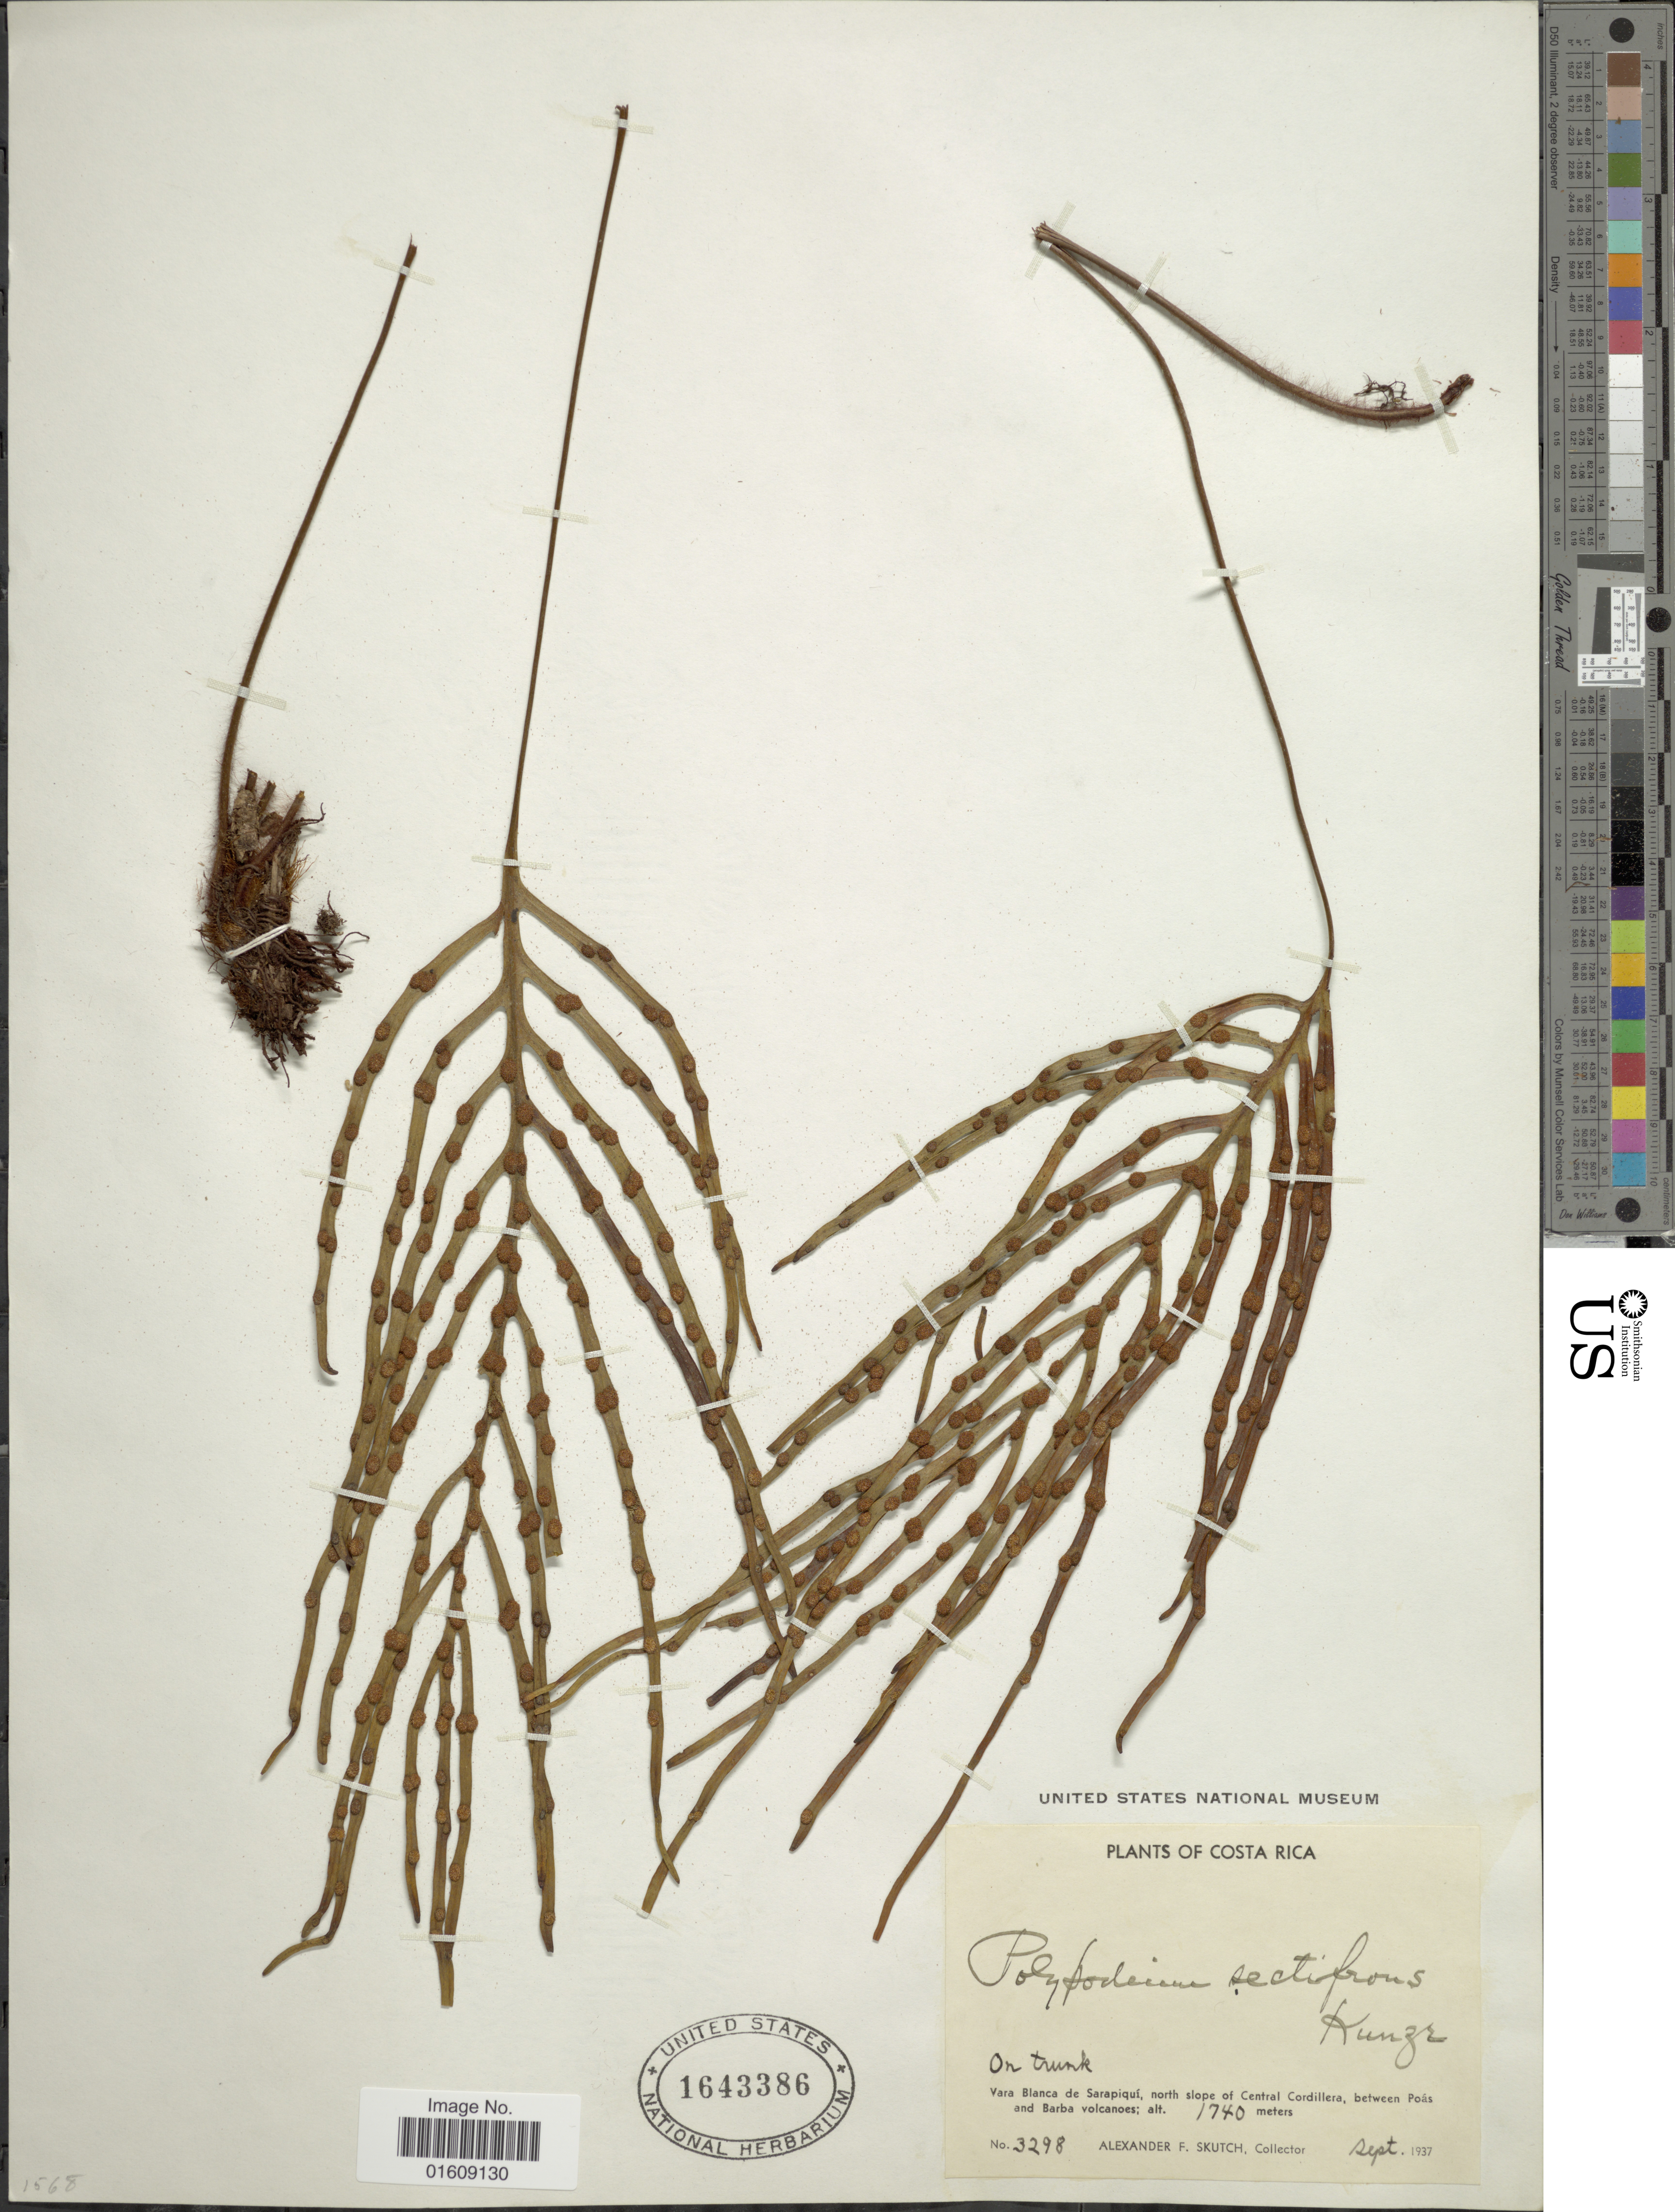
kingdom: Plantae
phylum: Tracheophyta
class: Polypodiopsida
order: Polypodiales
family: Polypodiaceae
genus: Zygophlebia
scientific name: Zygophlebia sectifrons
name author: (Kunze ex Mett.) L.E. Bishop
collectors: A. F. Skutch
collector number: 3298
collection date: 1937-09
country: Costa Rica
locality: Costa Rica, Vara Blanca de Sarapiquí, north slope of Central Cordillera, between Poás and Barba.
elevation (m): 1740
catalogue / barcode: US 1643386